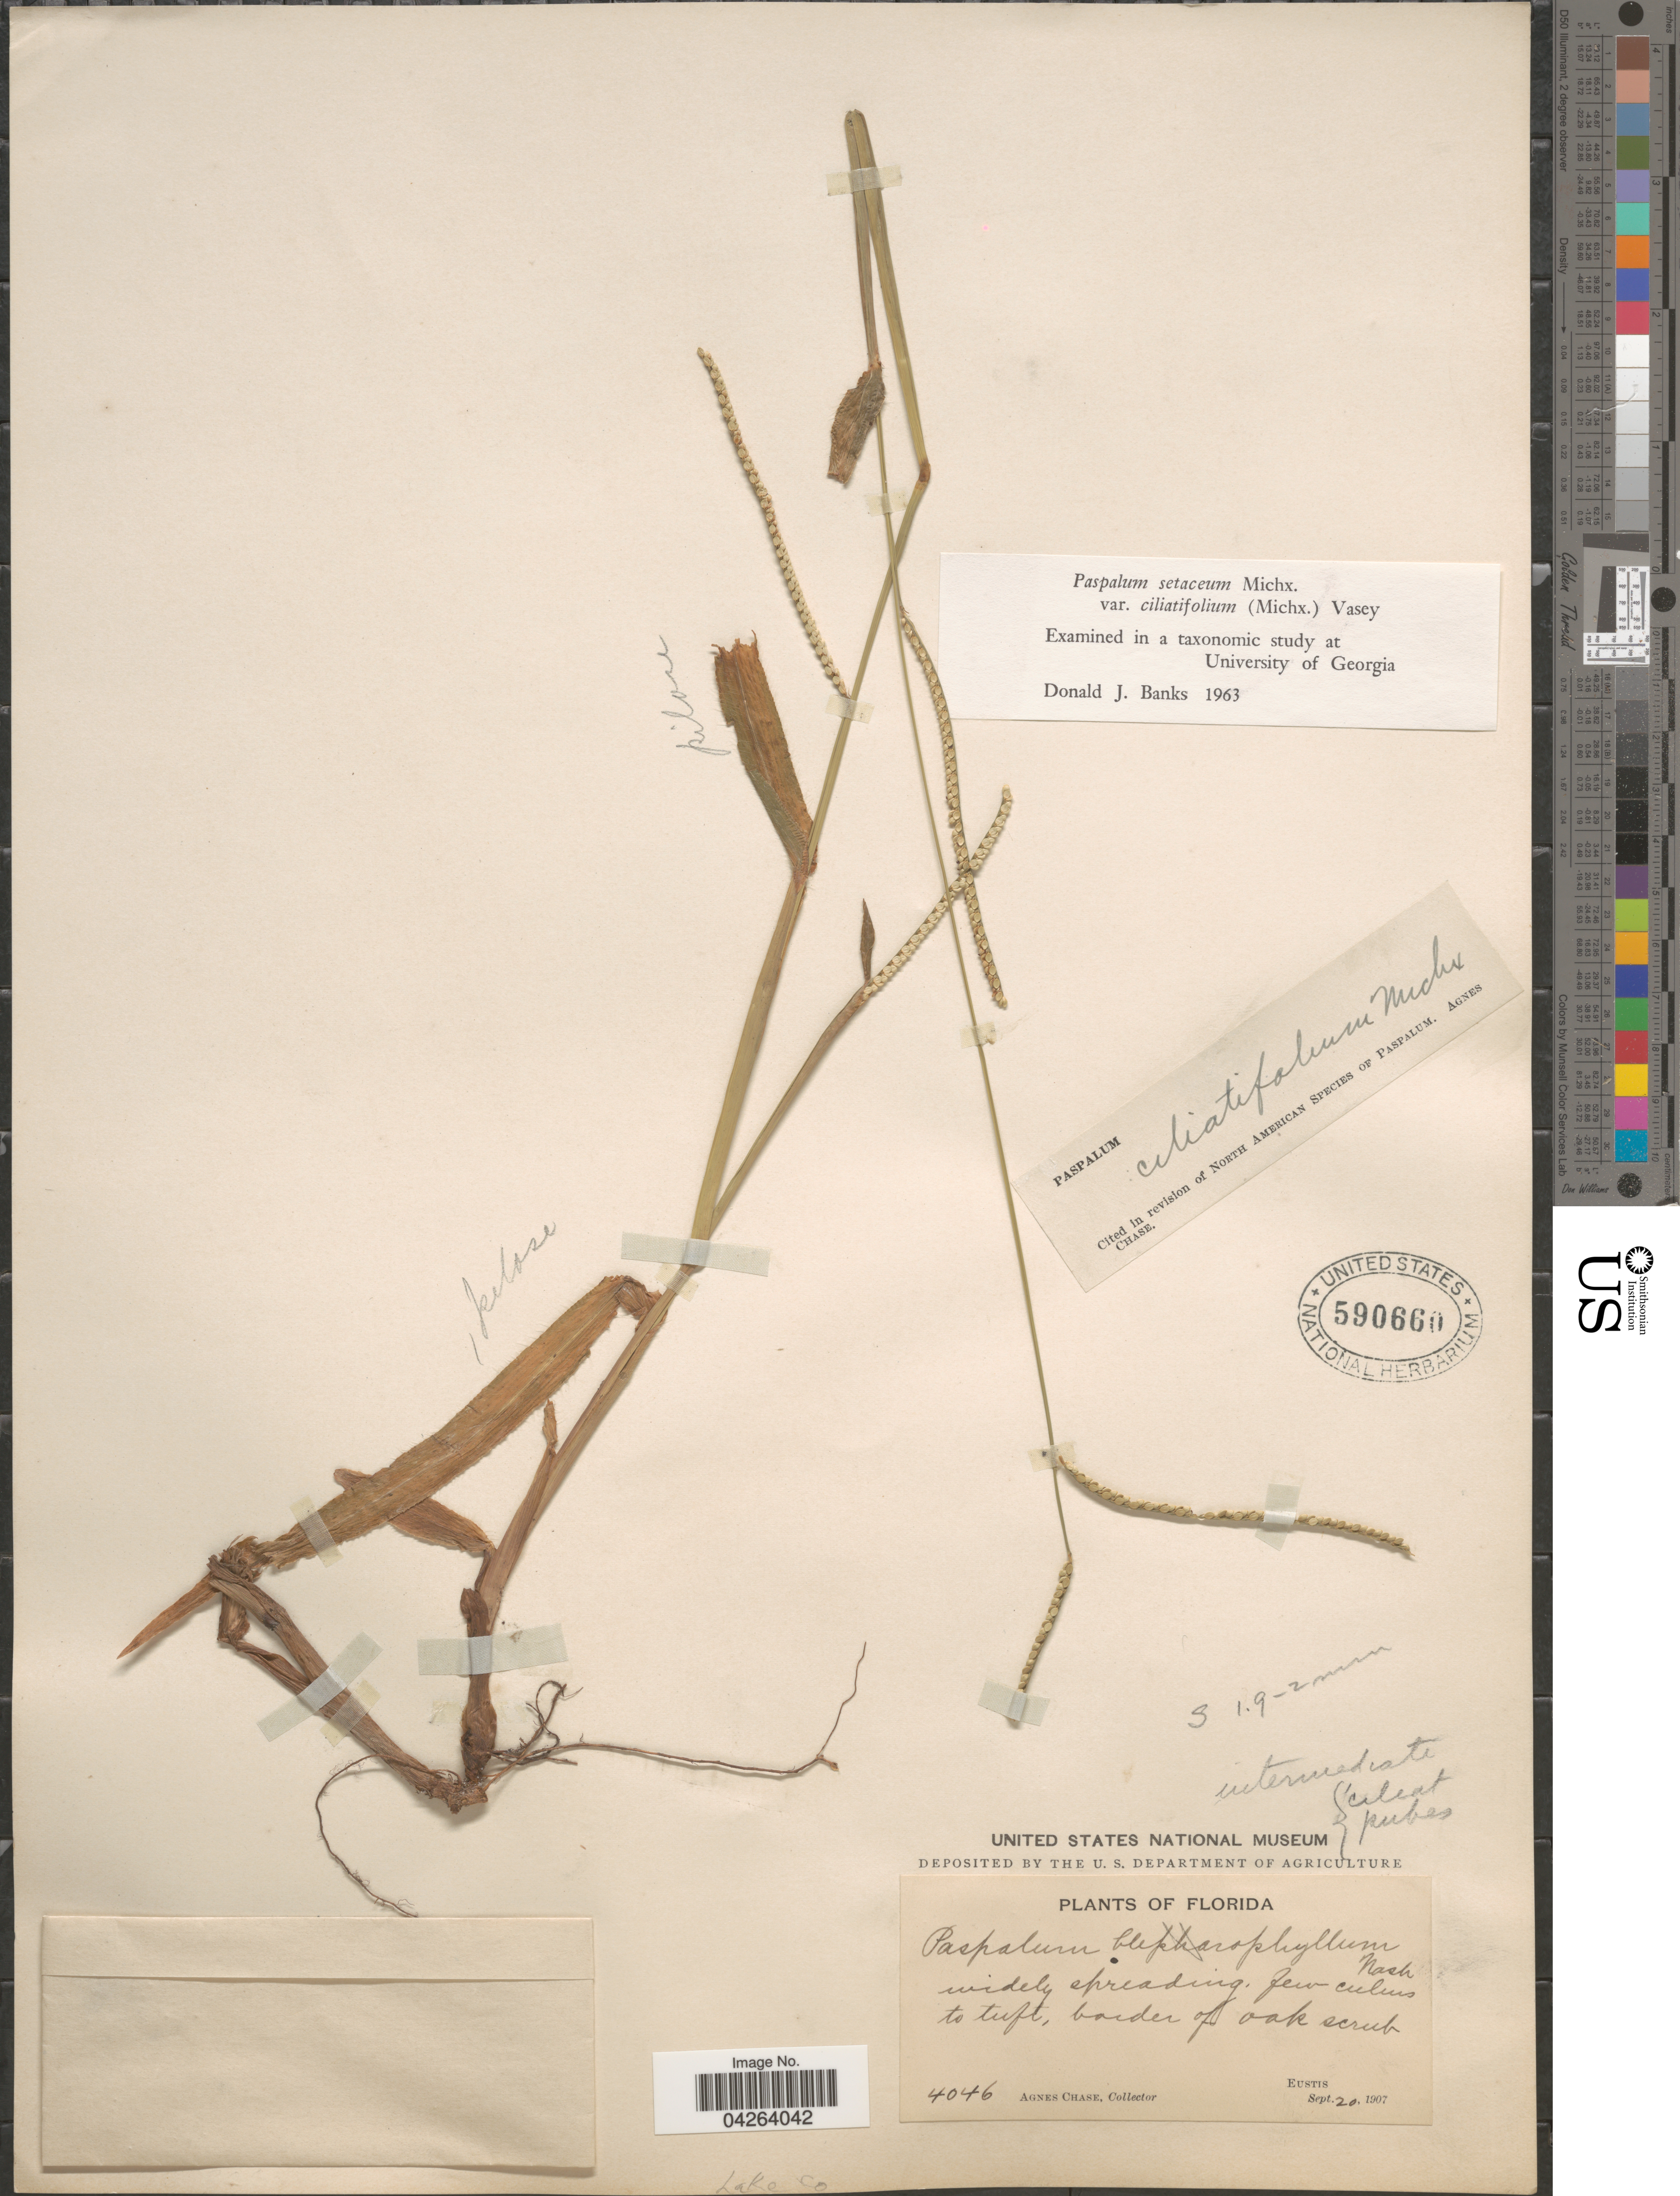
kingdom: Plantae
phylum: Tracheophyta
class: Liliopsida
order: Poales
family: Poaceae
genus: Paspalum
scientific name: Paspalum setaceum var. ciliatifolium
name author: (Michx.) Vasey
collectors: A. Chase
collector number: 4046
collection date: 1907-09-20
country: United States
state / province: Florida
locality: Border of oak scrub. Eustis. Lake Co.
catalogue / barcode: US 590660